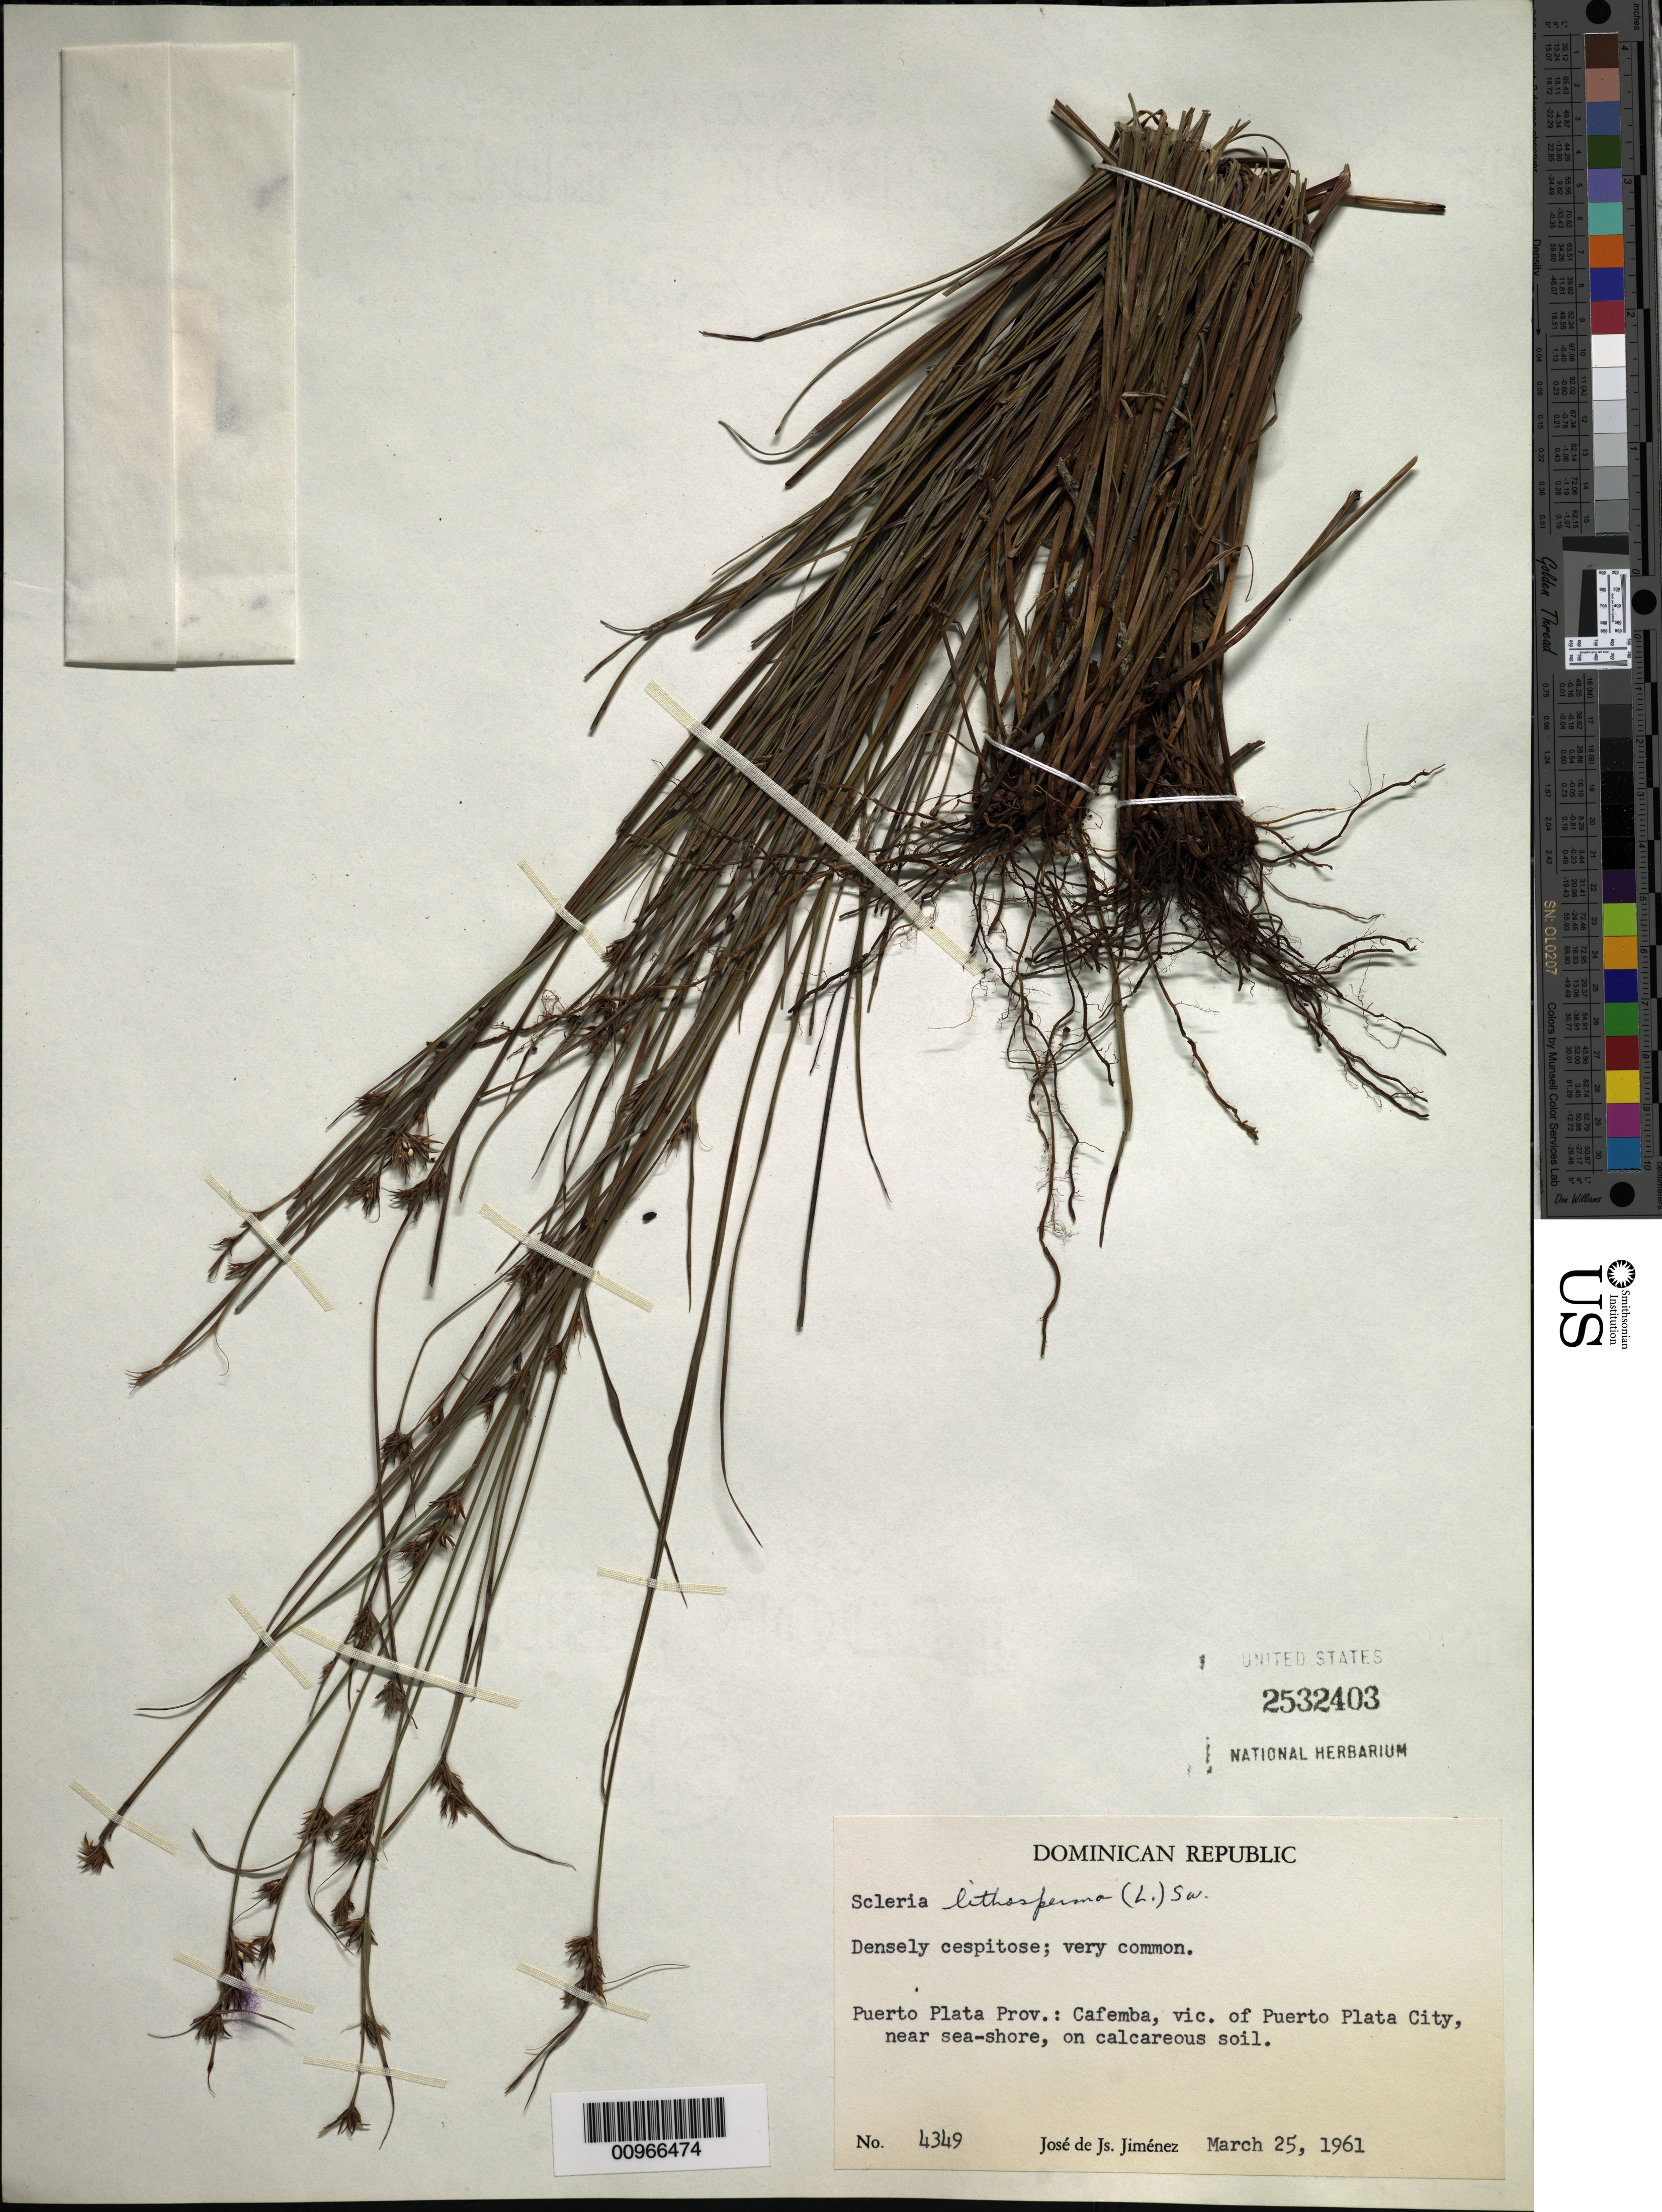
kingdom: Plantae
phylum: Tracheophyta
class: Liliopsida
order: Poales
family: Cyperaceae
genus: Scleria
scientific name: Scleria lithosperma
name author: (L.) Sw.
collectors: J. J. Jiménez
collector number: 4349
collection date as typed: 25 Mar 1961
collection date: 1961-03-25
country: Dominican Republic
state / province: Puerto Plata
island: Hispaniola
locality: Cafemba, vicinity of Puerto Plata City, near sea-shore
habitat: On calcareous soil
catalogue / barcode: US 2532403